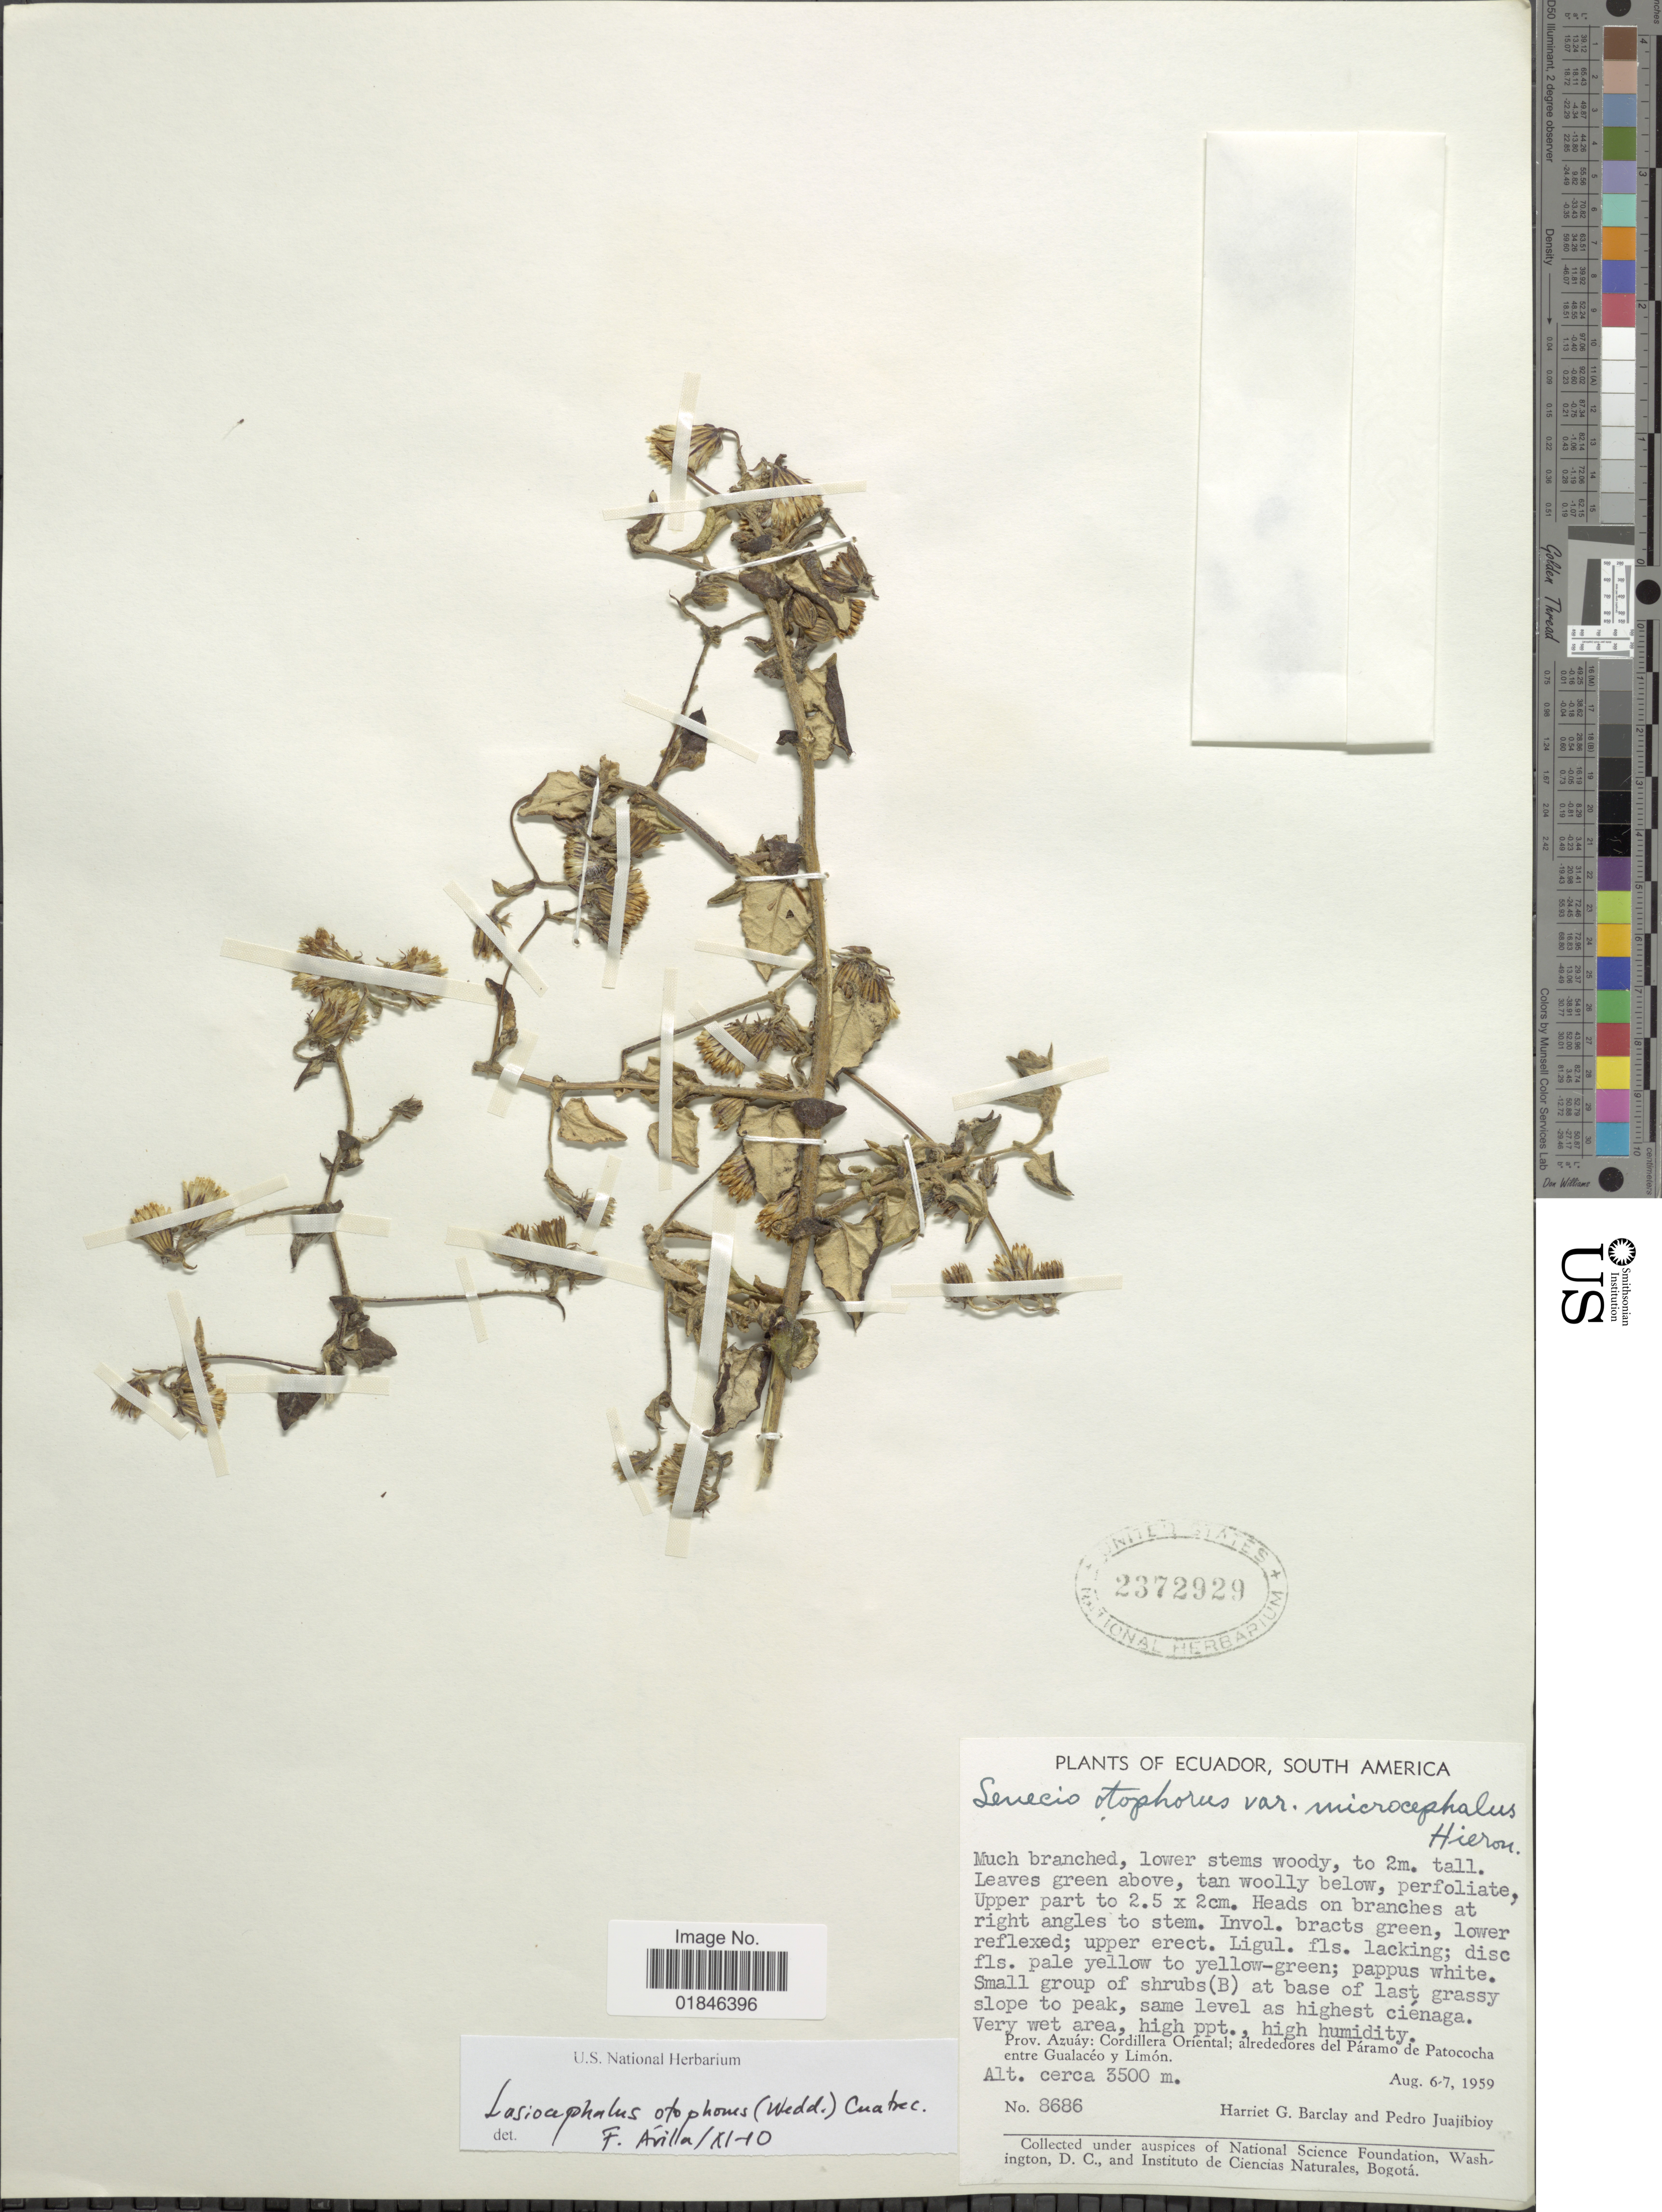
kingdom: Plantae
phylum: Tracheophyta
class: Magnoliopsida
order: Asterales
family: Asteraceae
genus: Senecio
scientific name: Senecio otophorus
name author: Wedd.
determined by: Salomon, Luciana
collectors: H. G. Barclay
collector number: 8686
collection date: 1959-08-06/1959-08-07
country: Ecuador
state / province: Azuay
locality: Prov. Azuay: Cordillera Oriental; alrededores del Paramo de Patococha entre Gualaceo y Limon.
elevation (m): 3500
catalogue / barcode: US 2372929